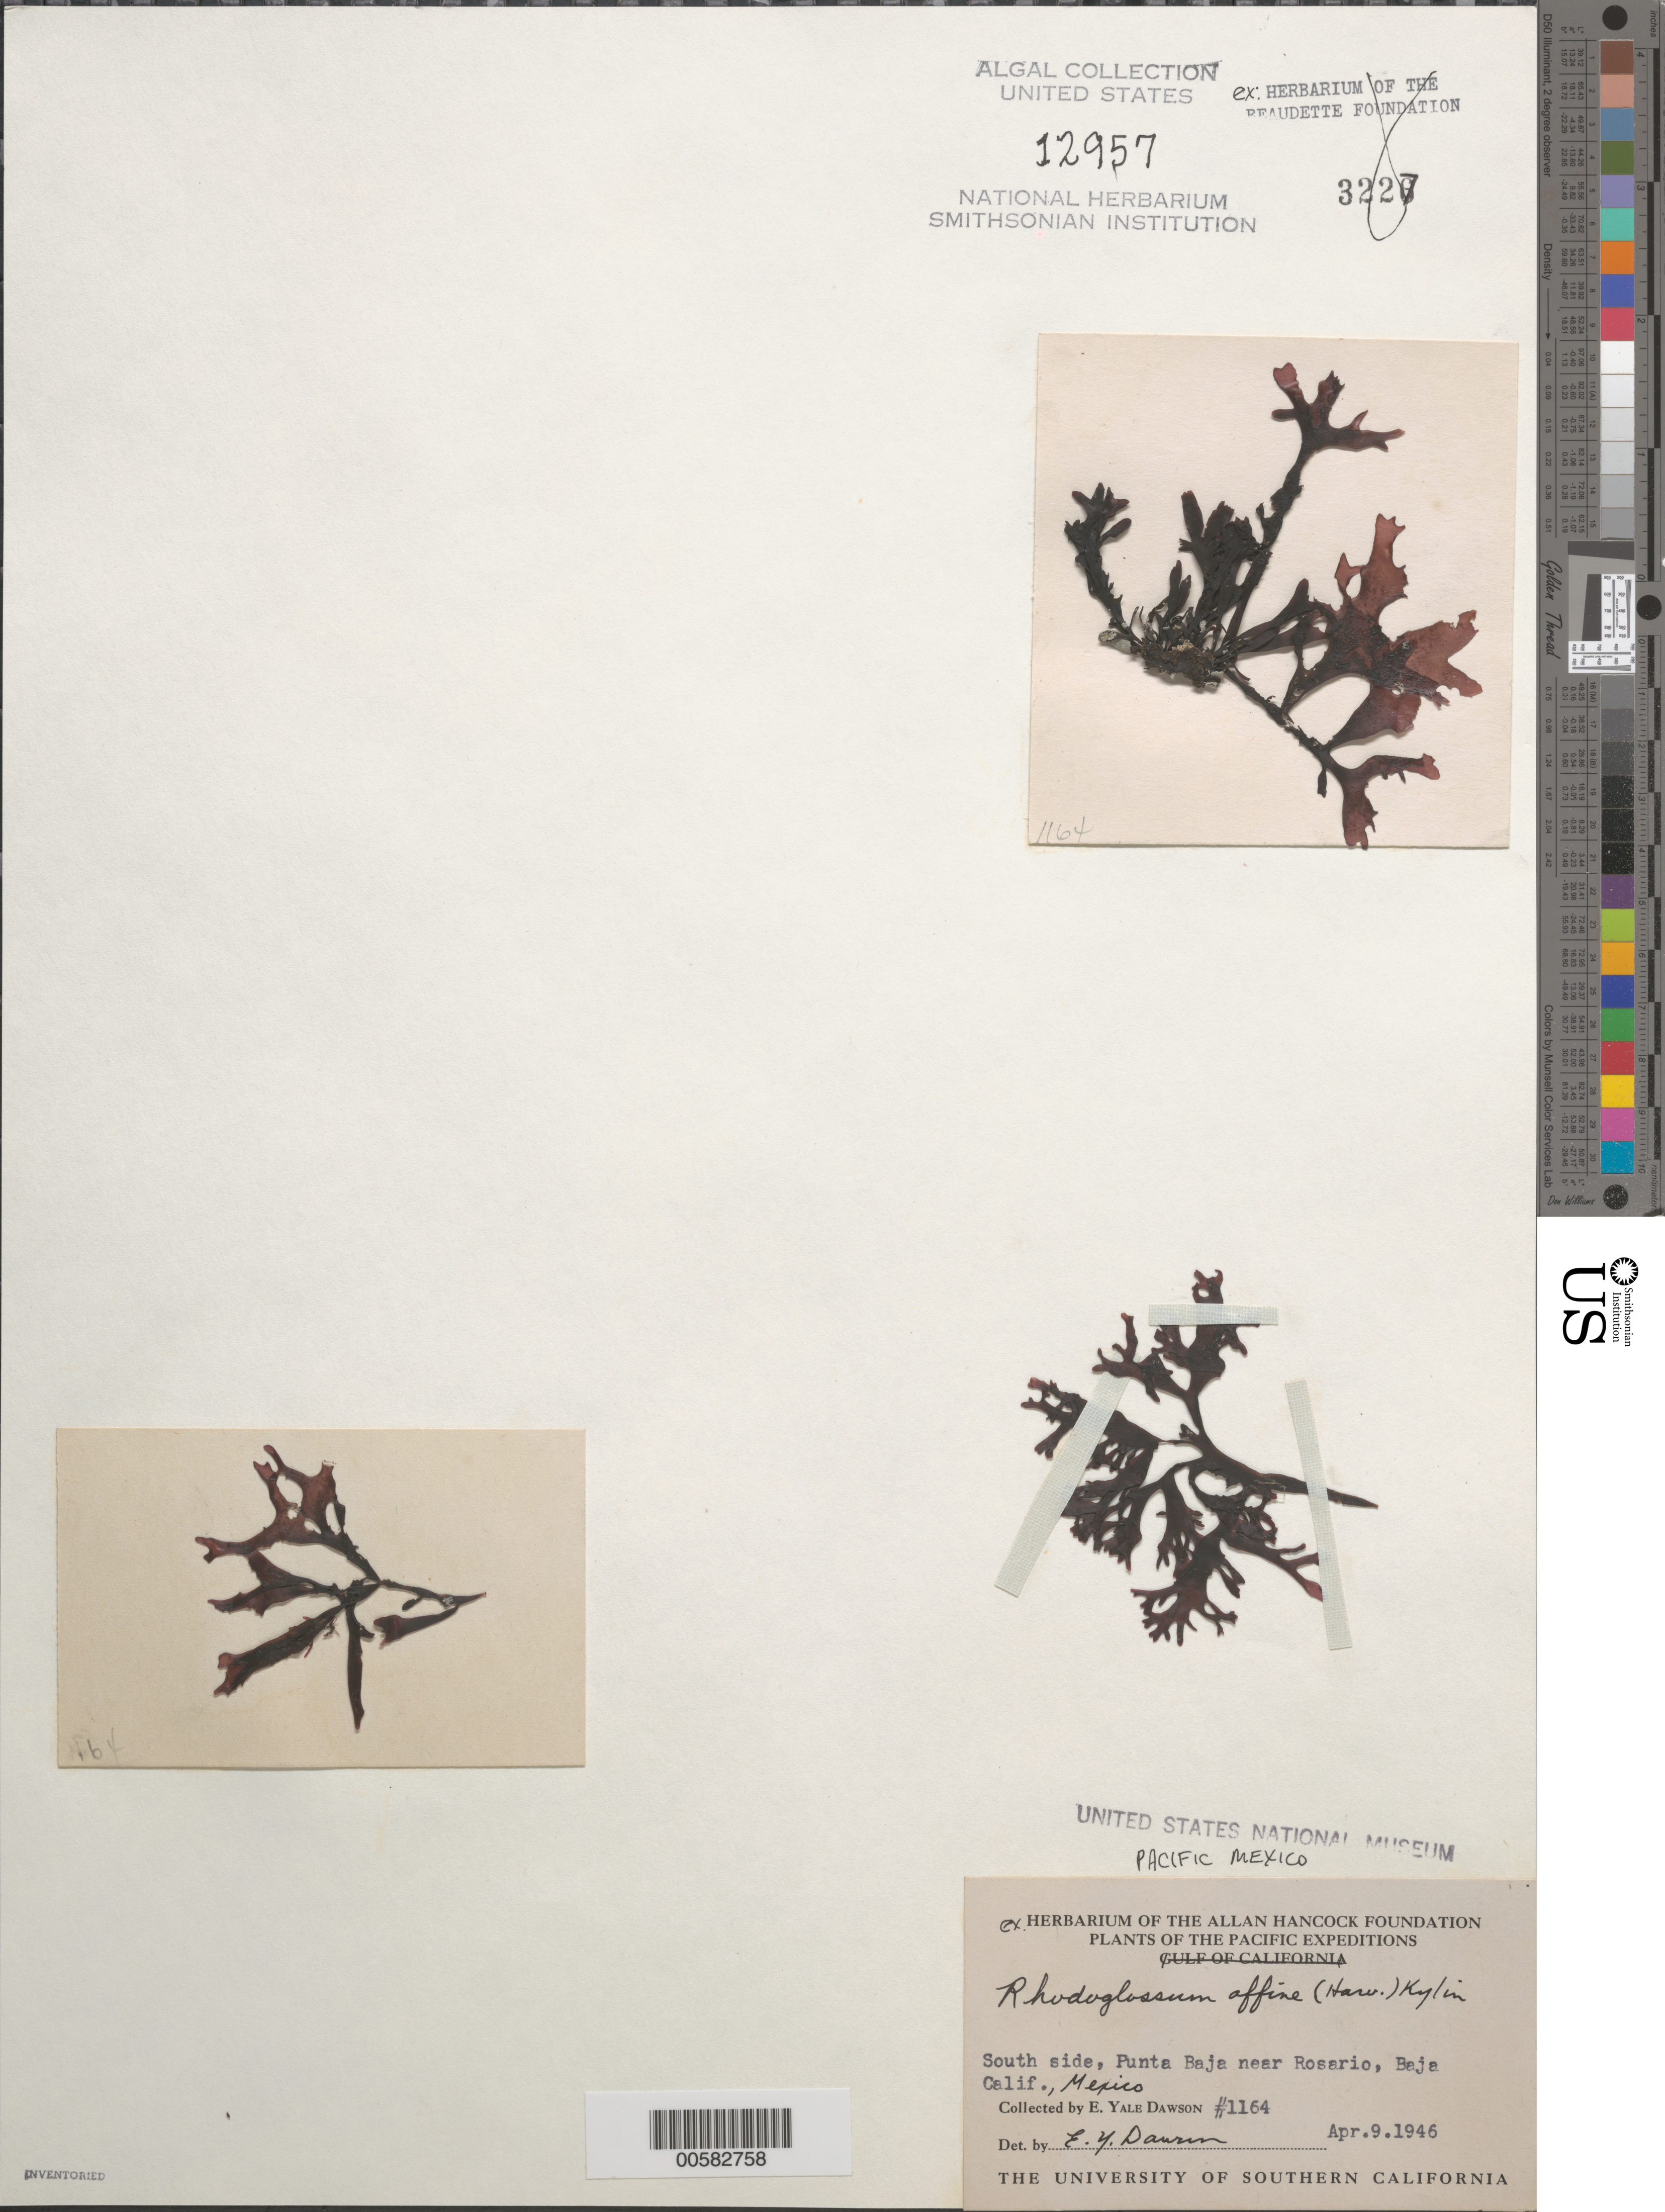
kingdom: Plantae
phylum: Rhodophyta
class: Florideophyceae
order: Gigartinales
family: Gigartinaceae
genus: Mazzaella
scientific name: Mazzaella affinis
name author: (Harvey) Fredericq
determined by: Algae name updating Project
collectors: E. Y. Dawson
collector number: EYD 1164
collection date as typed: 09 Apr 1946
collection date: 1946-04-09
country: Mexico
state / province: Baja California Norte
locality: Punta Baja, near Rosario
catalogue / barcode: US 12957